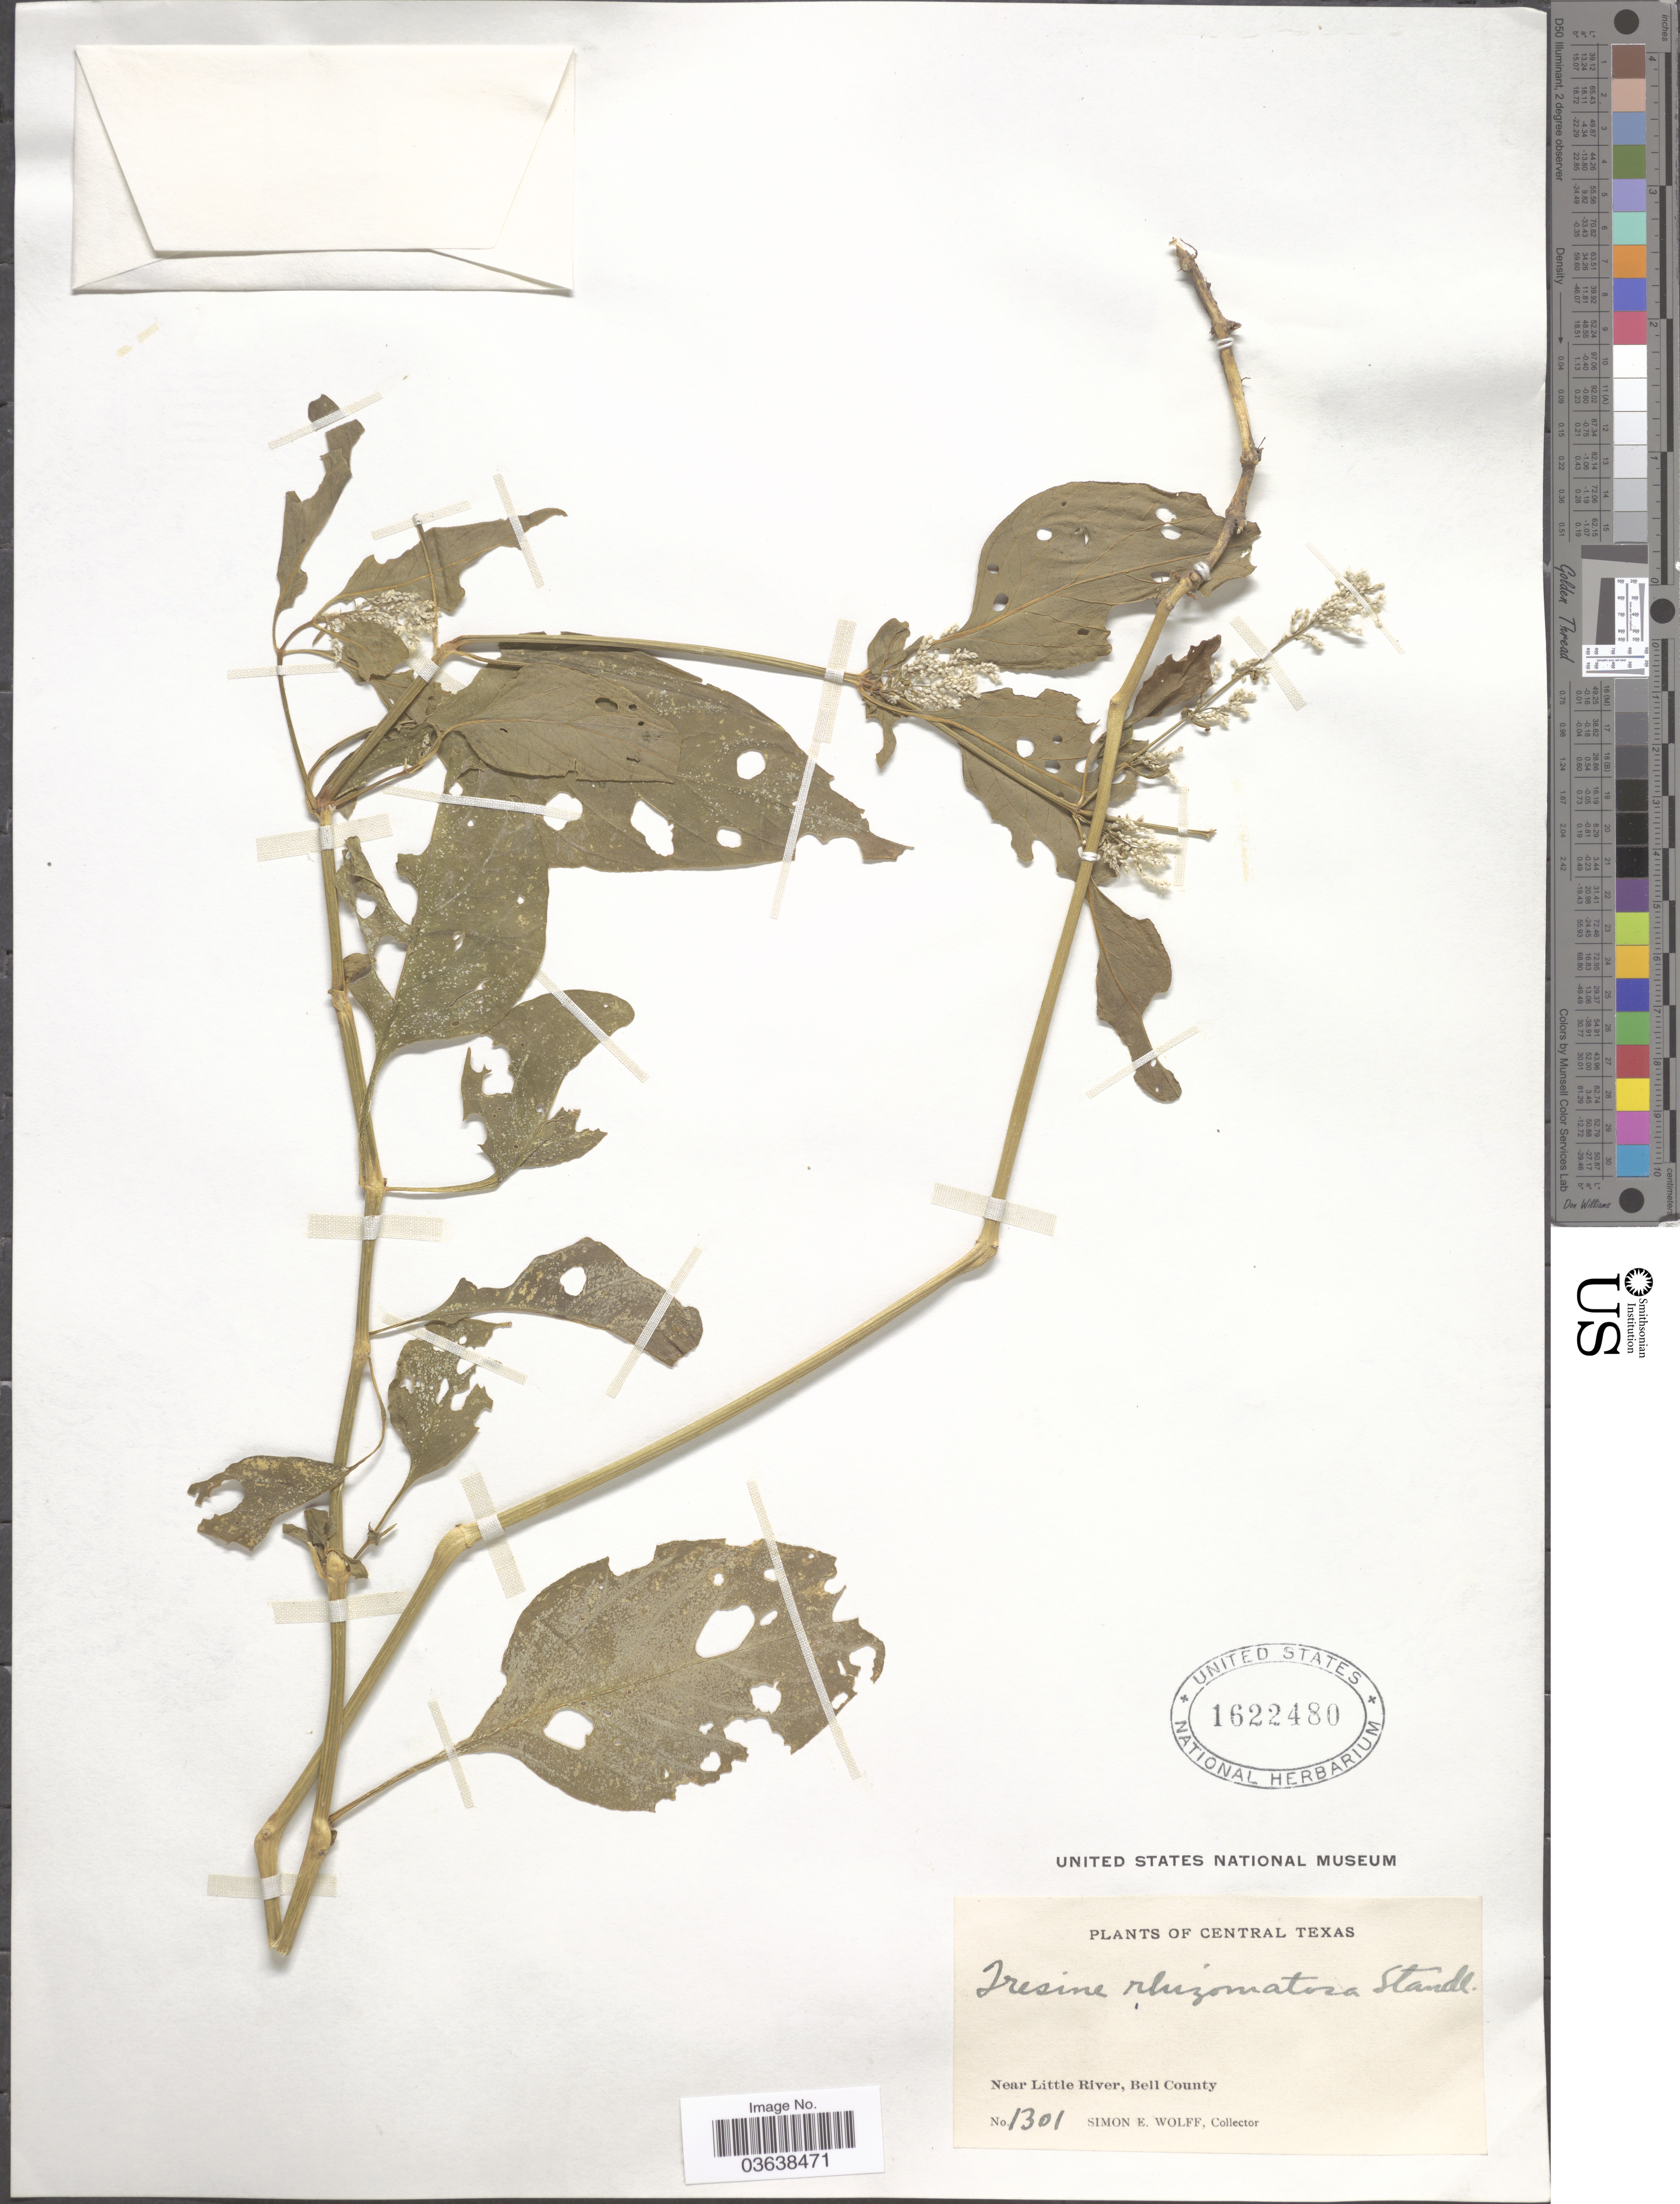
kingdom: Plantae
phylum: Tracheophyta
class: Magnoliopsida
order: Caryophyllales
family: Amaranthaceae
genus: Iresine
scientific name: Iresine rhizomatosa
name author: Standl.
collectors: S. E. Wolff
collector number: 1301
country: United States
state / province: Texas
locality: Central Texas. Near Little River, Bell County.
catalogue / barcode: US 1622480